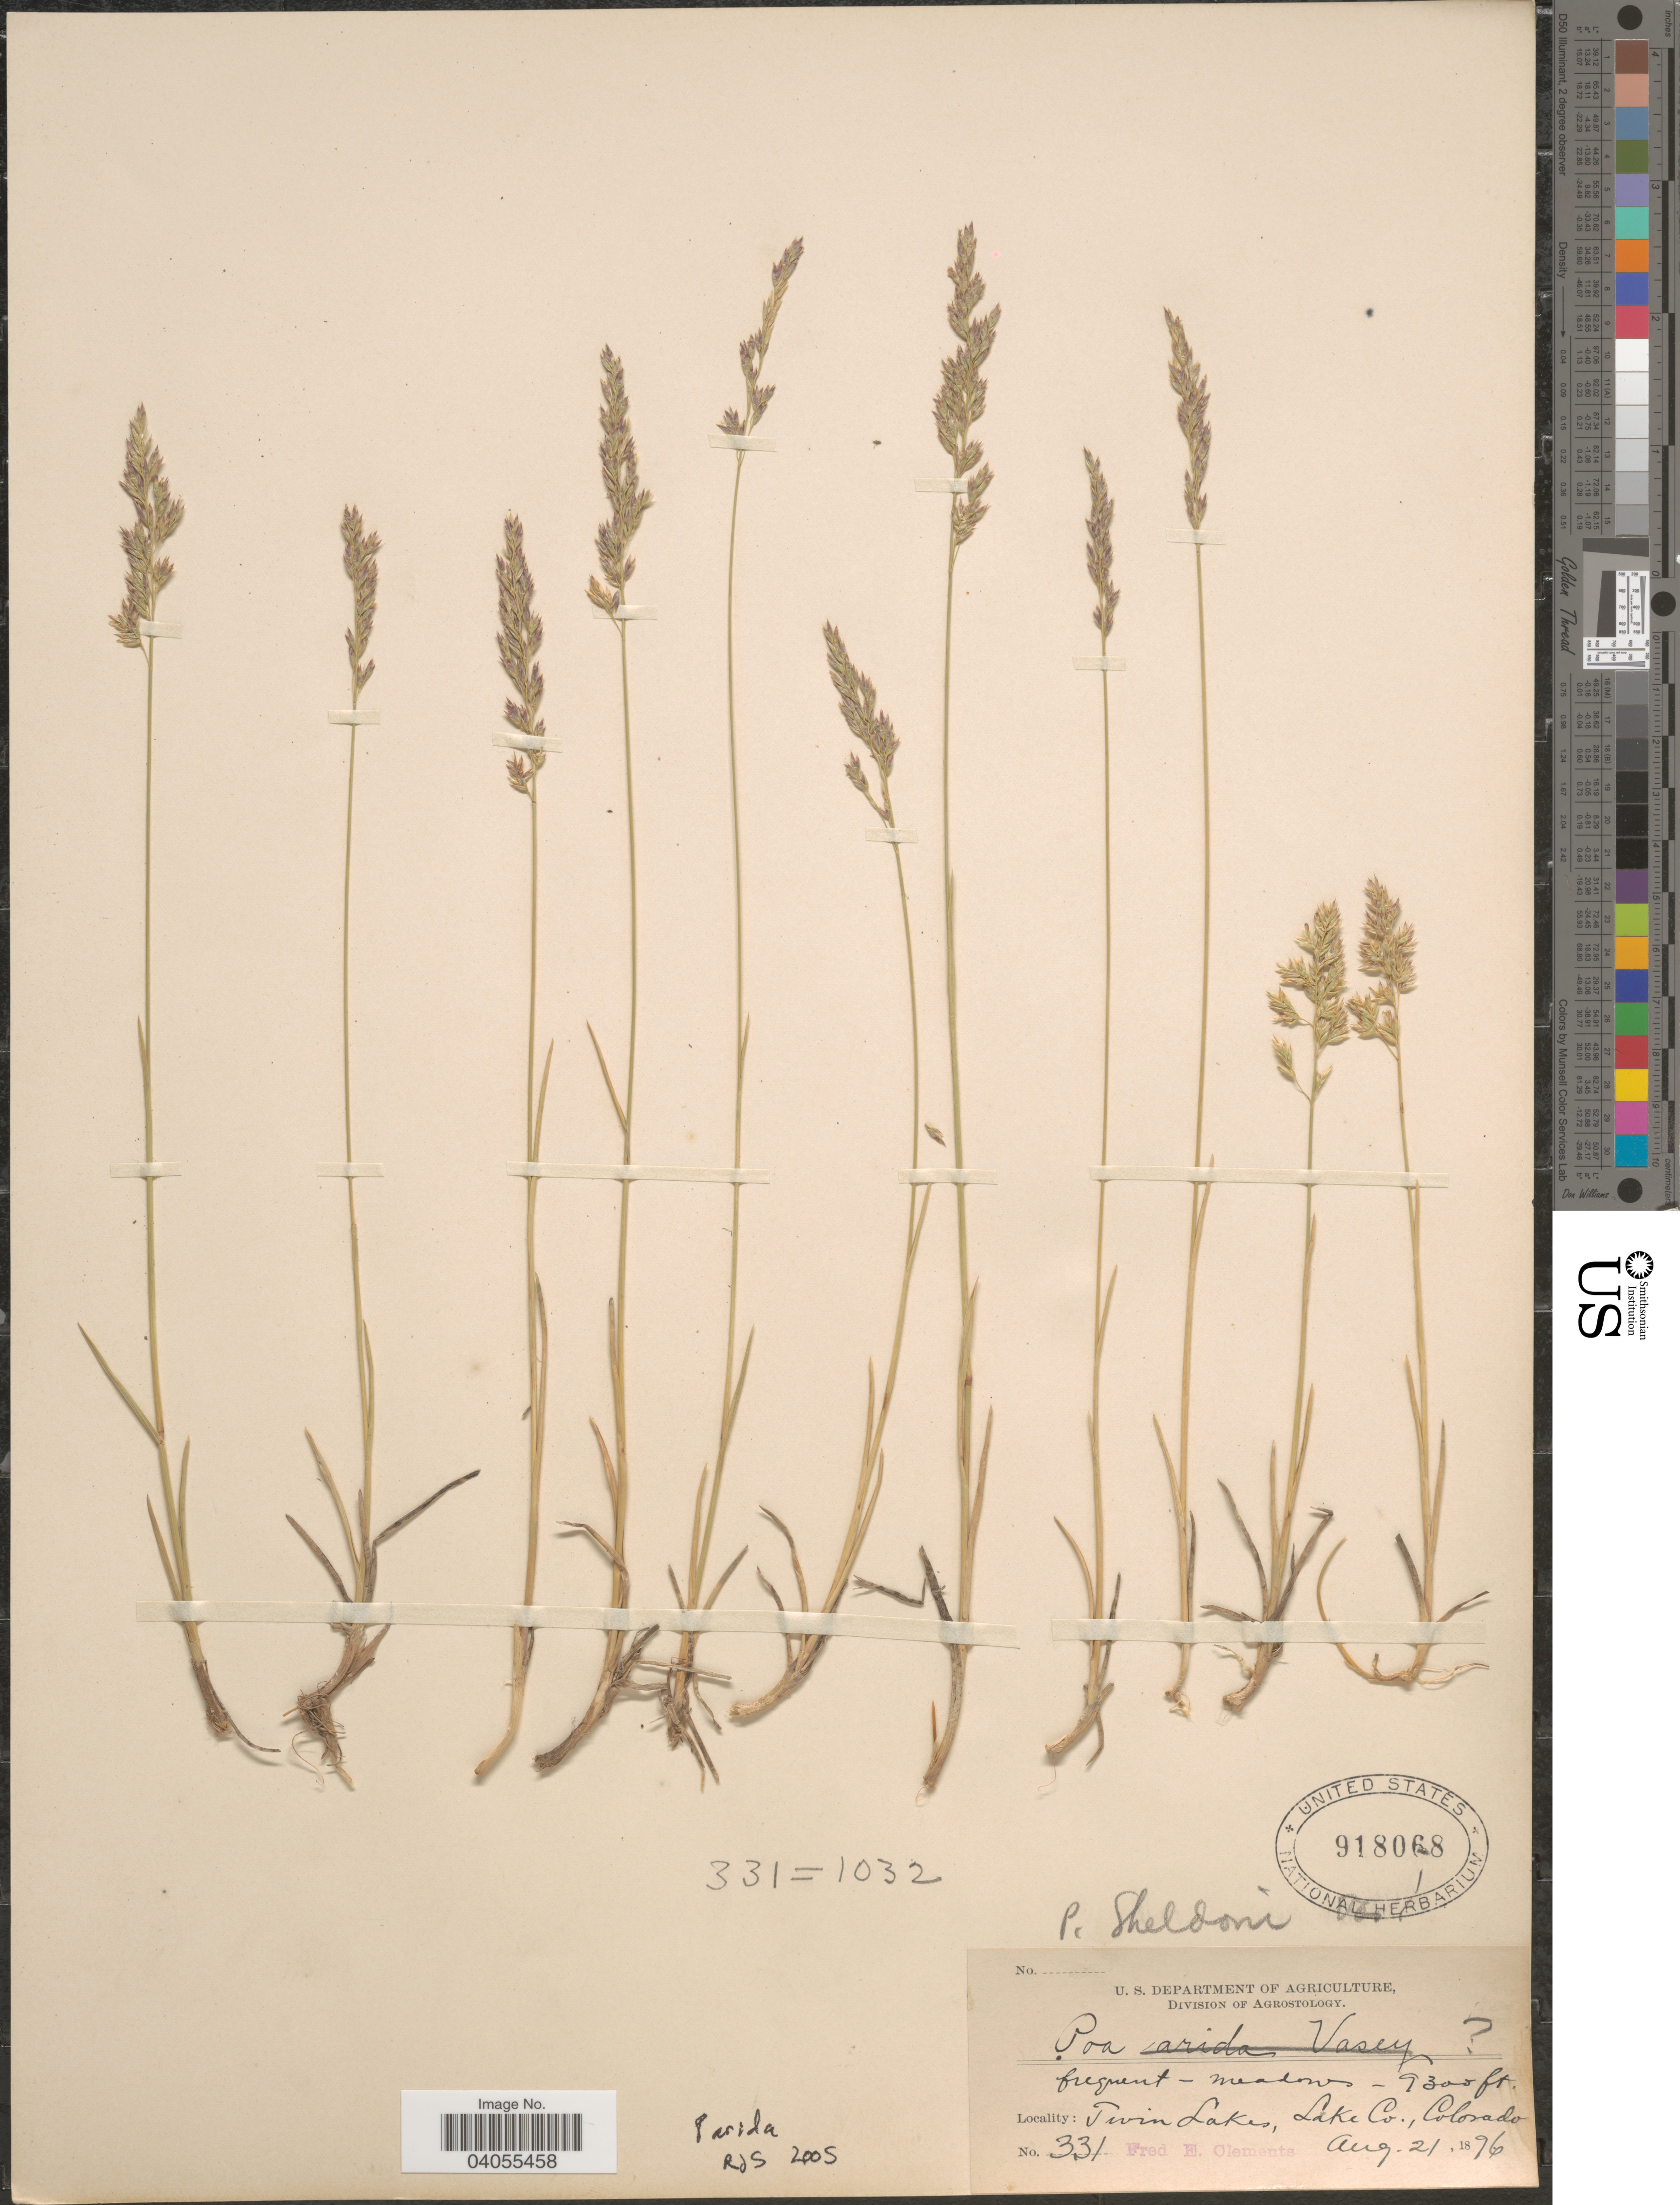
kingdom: Plantae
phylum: Tracheophyta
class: Liliopsida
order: Poales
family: Poaceae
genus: Poa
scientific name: Poa arida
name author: Vasey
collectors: F. E. Clements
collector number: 331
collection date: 1896-08-21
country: United States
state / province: Colorado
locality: Twin Lakes, Lake Co.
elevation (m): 2835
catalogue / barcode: US 918068